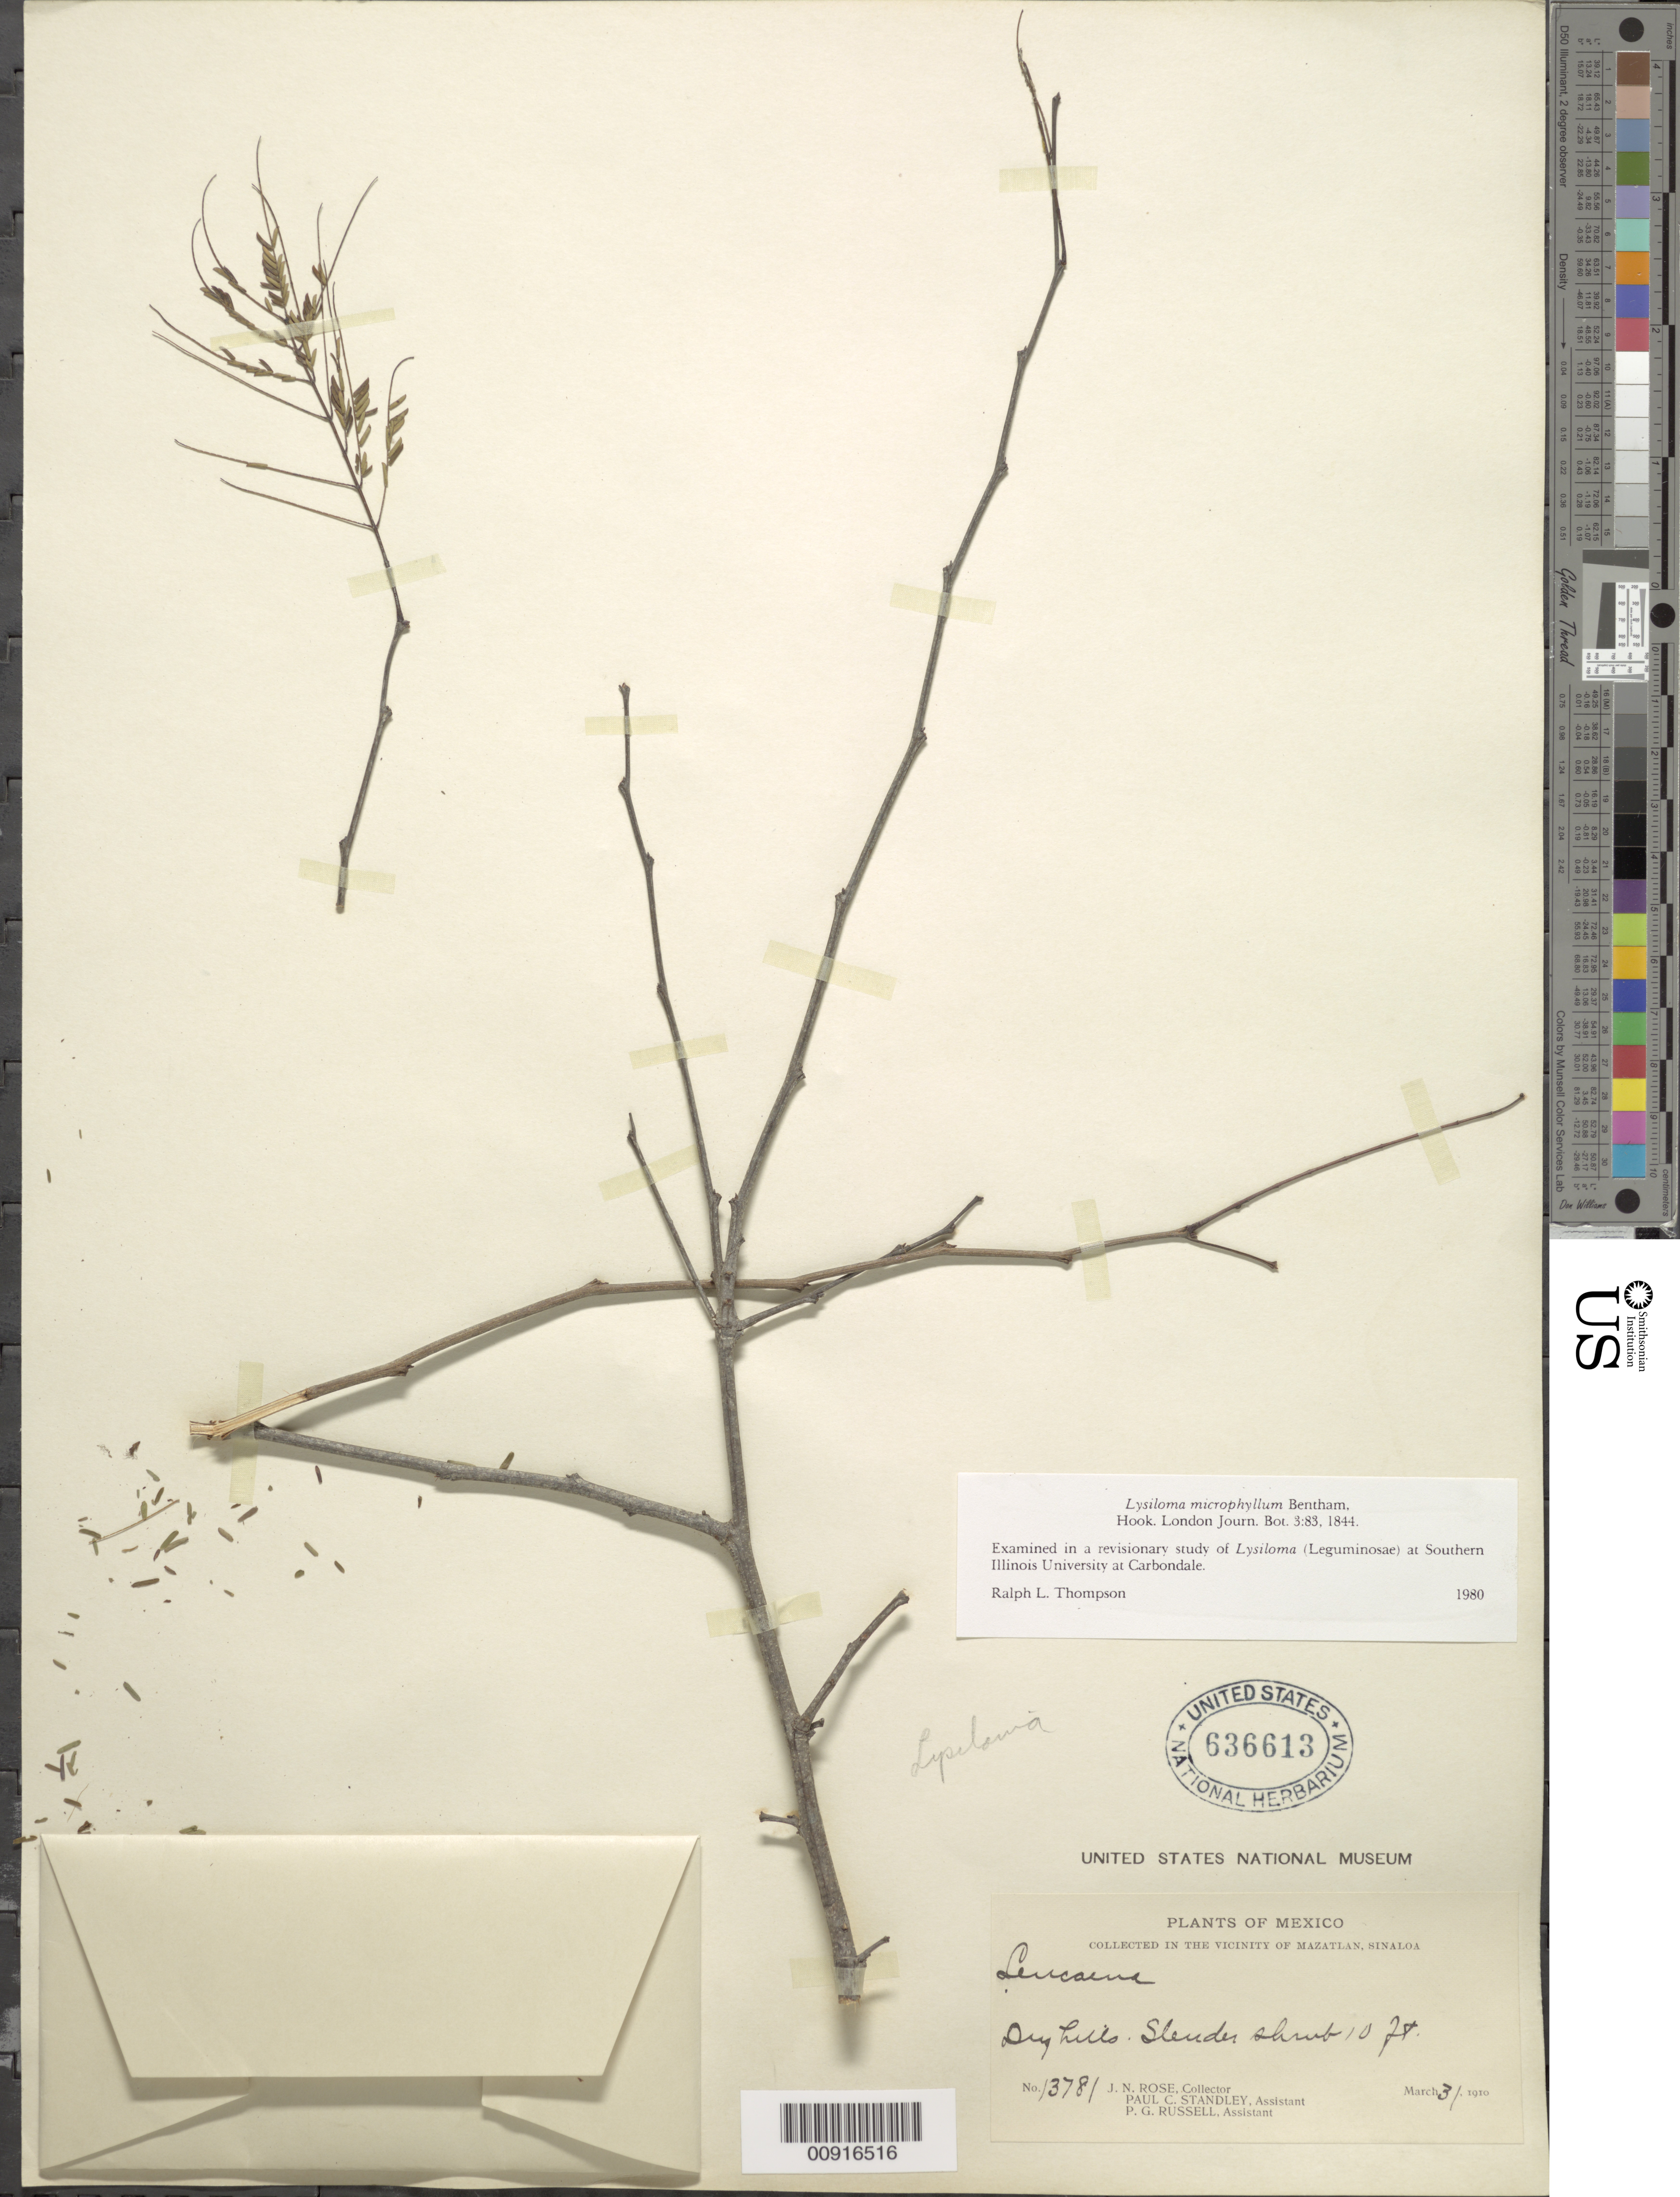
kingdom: Plantae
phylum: Tracheophyta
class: Magnoliopsida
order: Fabales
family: Fabaceae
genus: Lysiloma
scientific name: Lysiloma microphyllum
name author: Benth.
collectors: J. N. Rose, P. C. Standley & P. G. Russell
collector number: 13781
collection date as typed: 31 Mar 1910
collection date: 1910-03-31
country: Mexico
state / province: Sinaloa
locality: In the vicinity of Mazatlán, Sinaloa.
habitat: Dry hills.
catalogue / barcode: US 636613